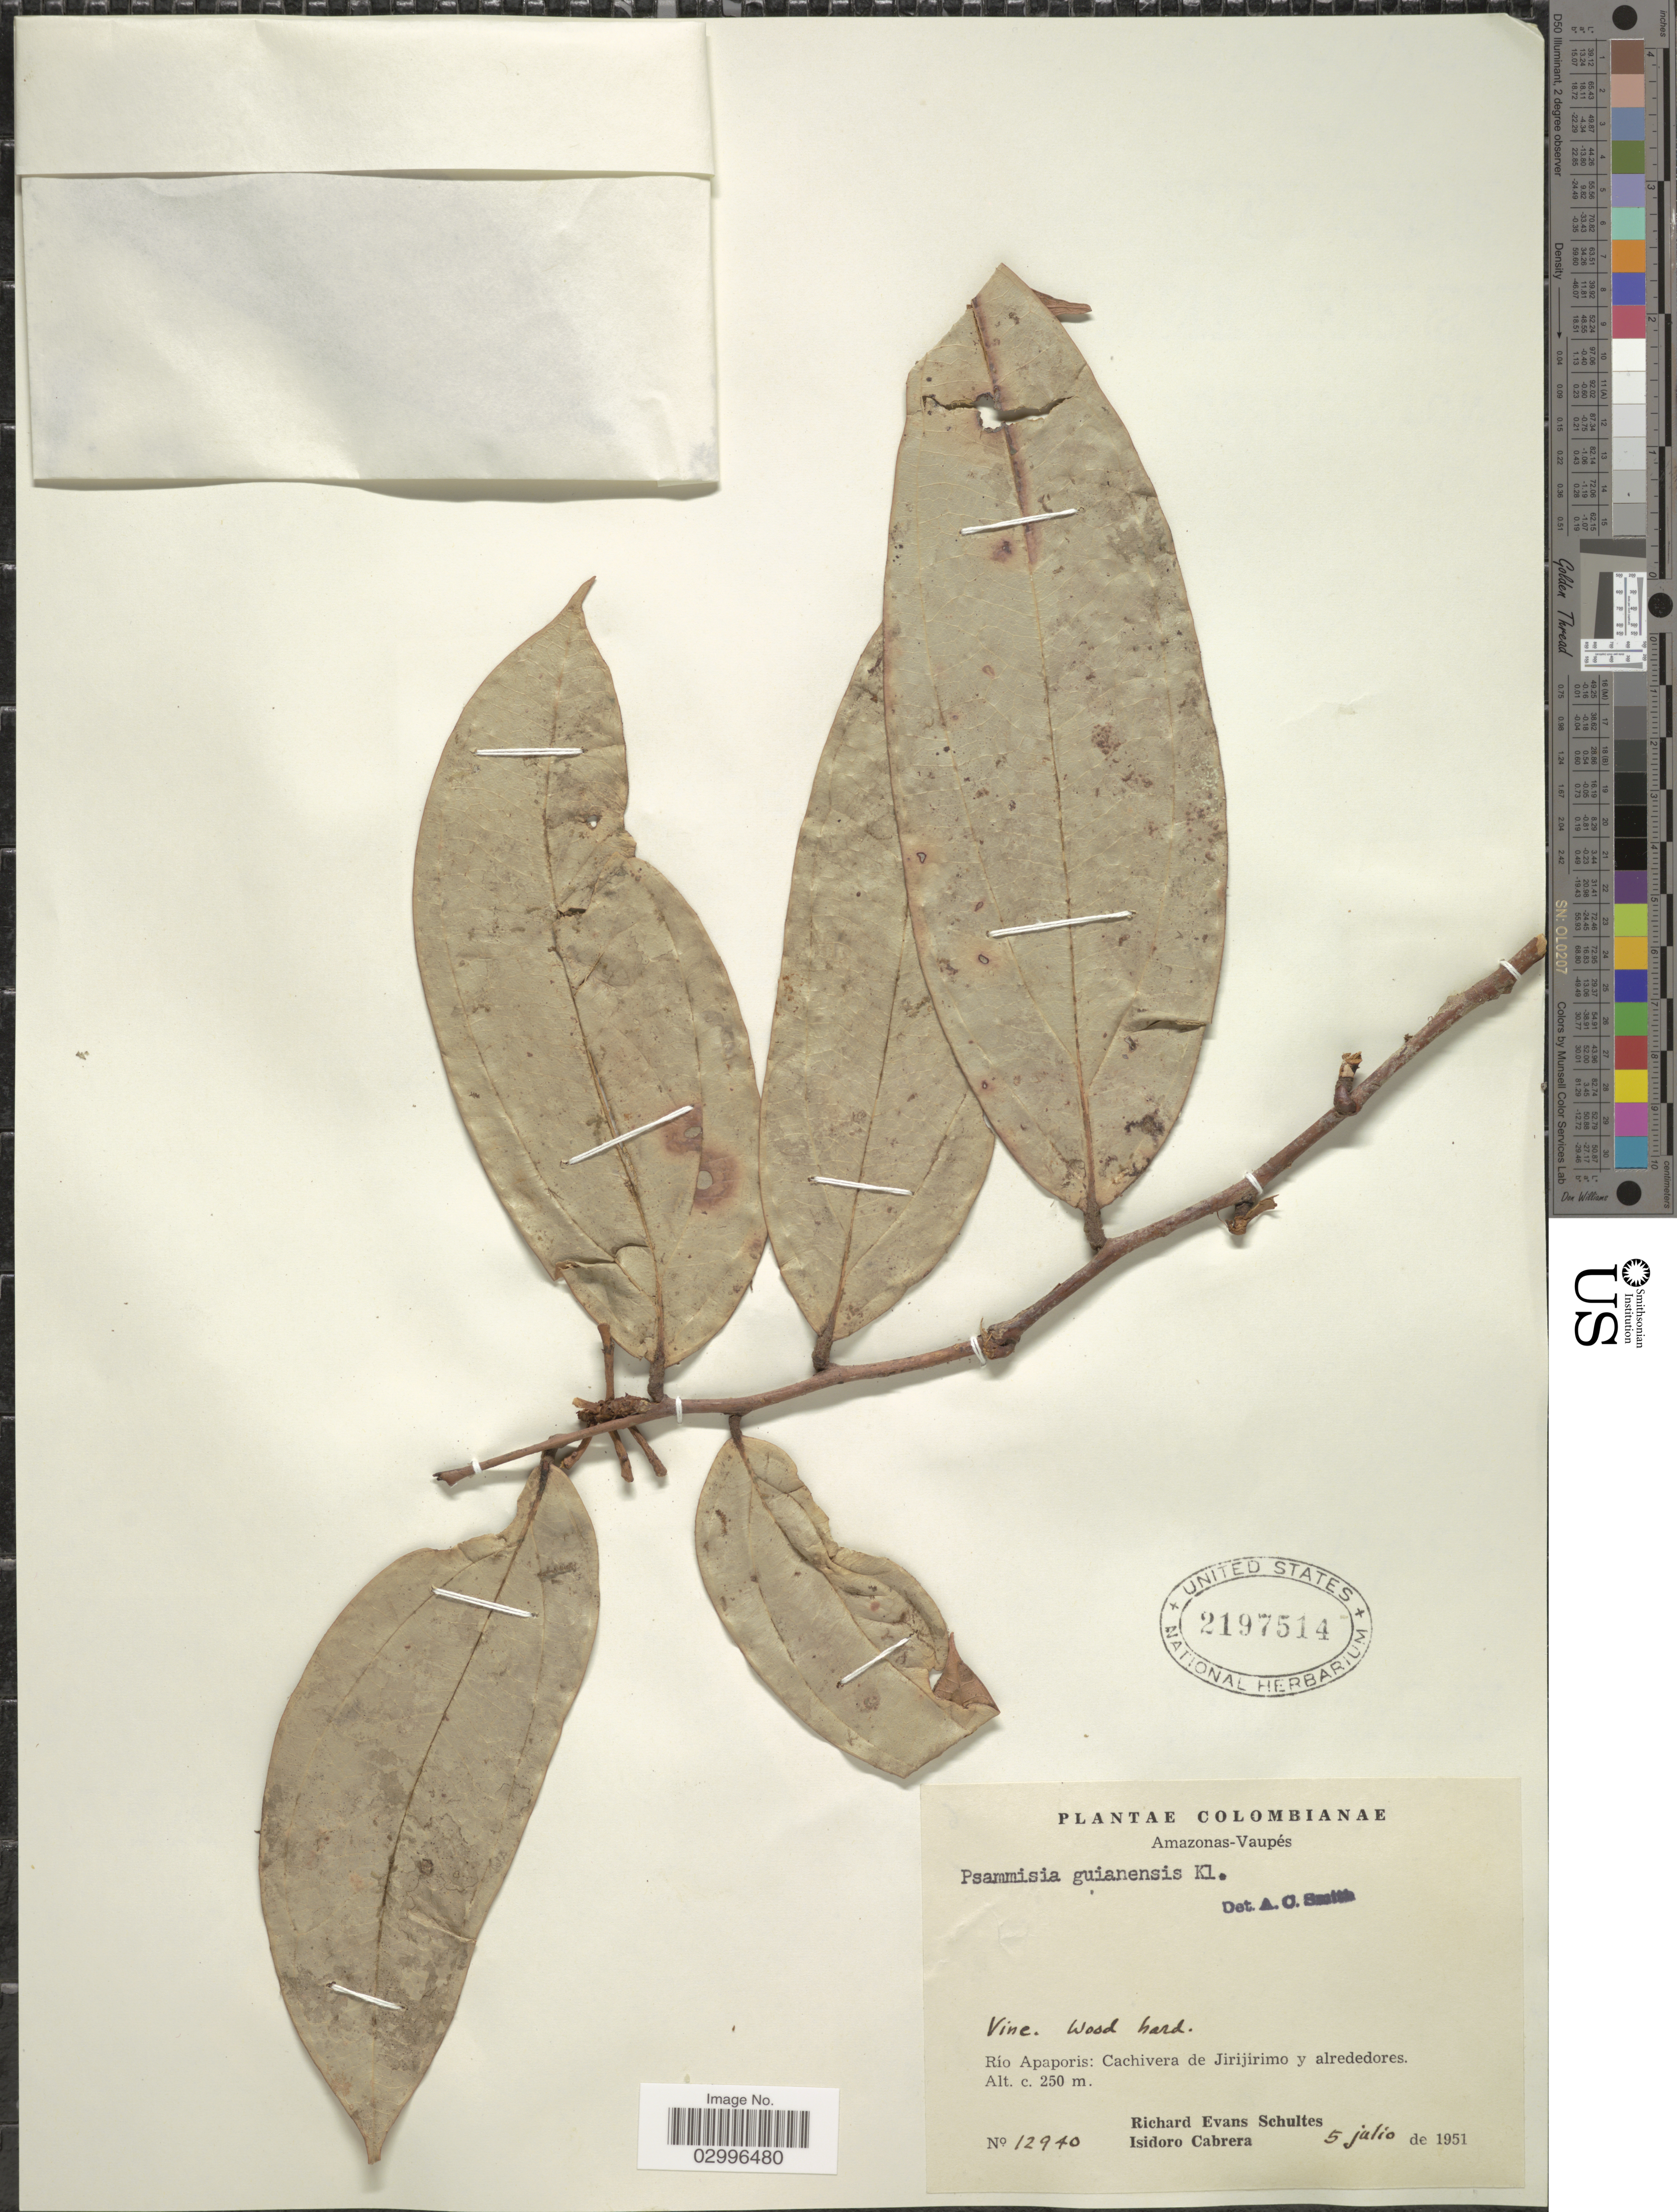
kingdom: Plantae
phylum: Tracheophyta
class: Magnoliopsida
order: Ericales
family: Ericaceae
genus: Psammisia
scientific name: Psammisia guianensis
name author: Klotzsch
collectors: R. E. Schultes & I. Cabrera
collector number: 12940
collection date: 1951-07-05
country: Colombia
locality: Amazonas-Vaupés. Río Apaporis: Cachivera de Jirijirimo y alrededores.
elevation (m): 250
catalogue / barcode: US 2197514